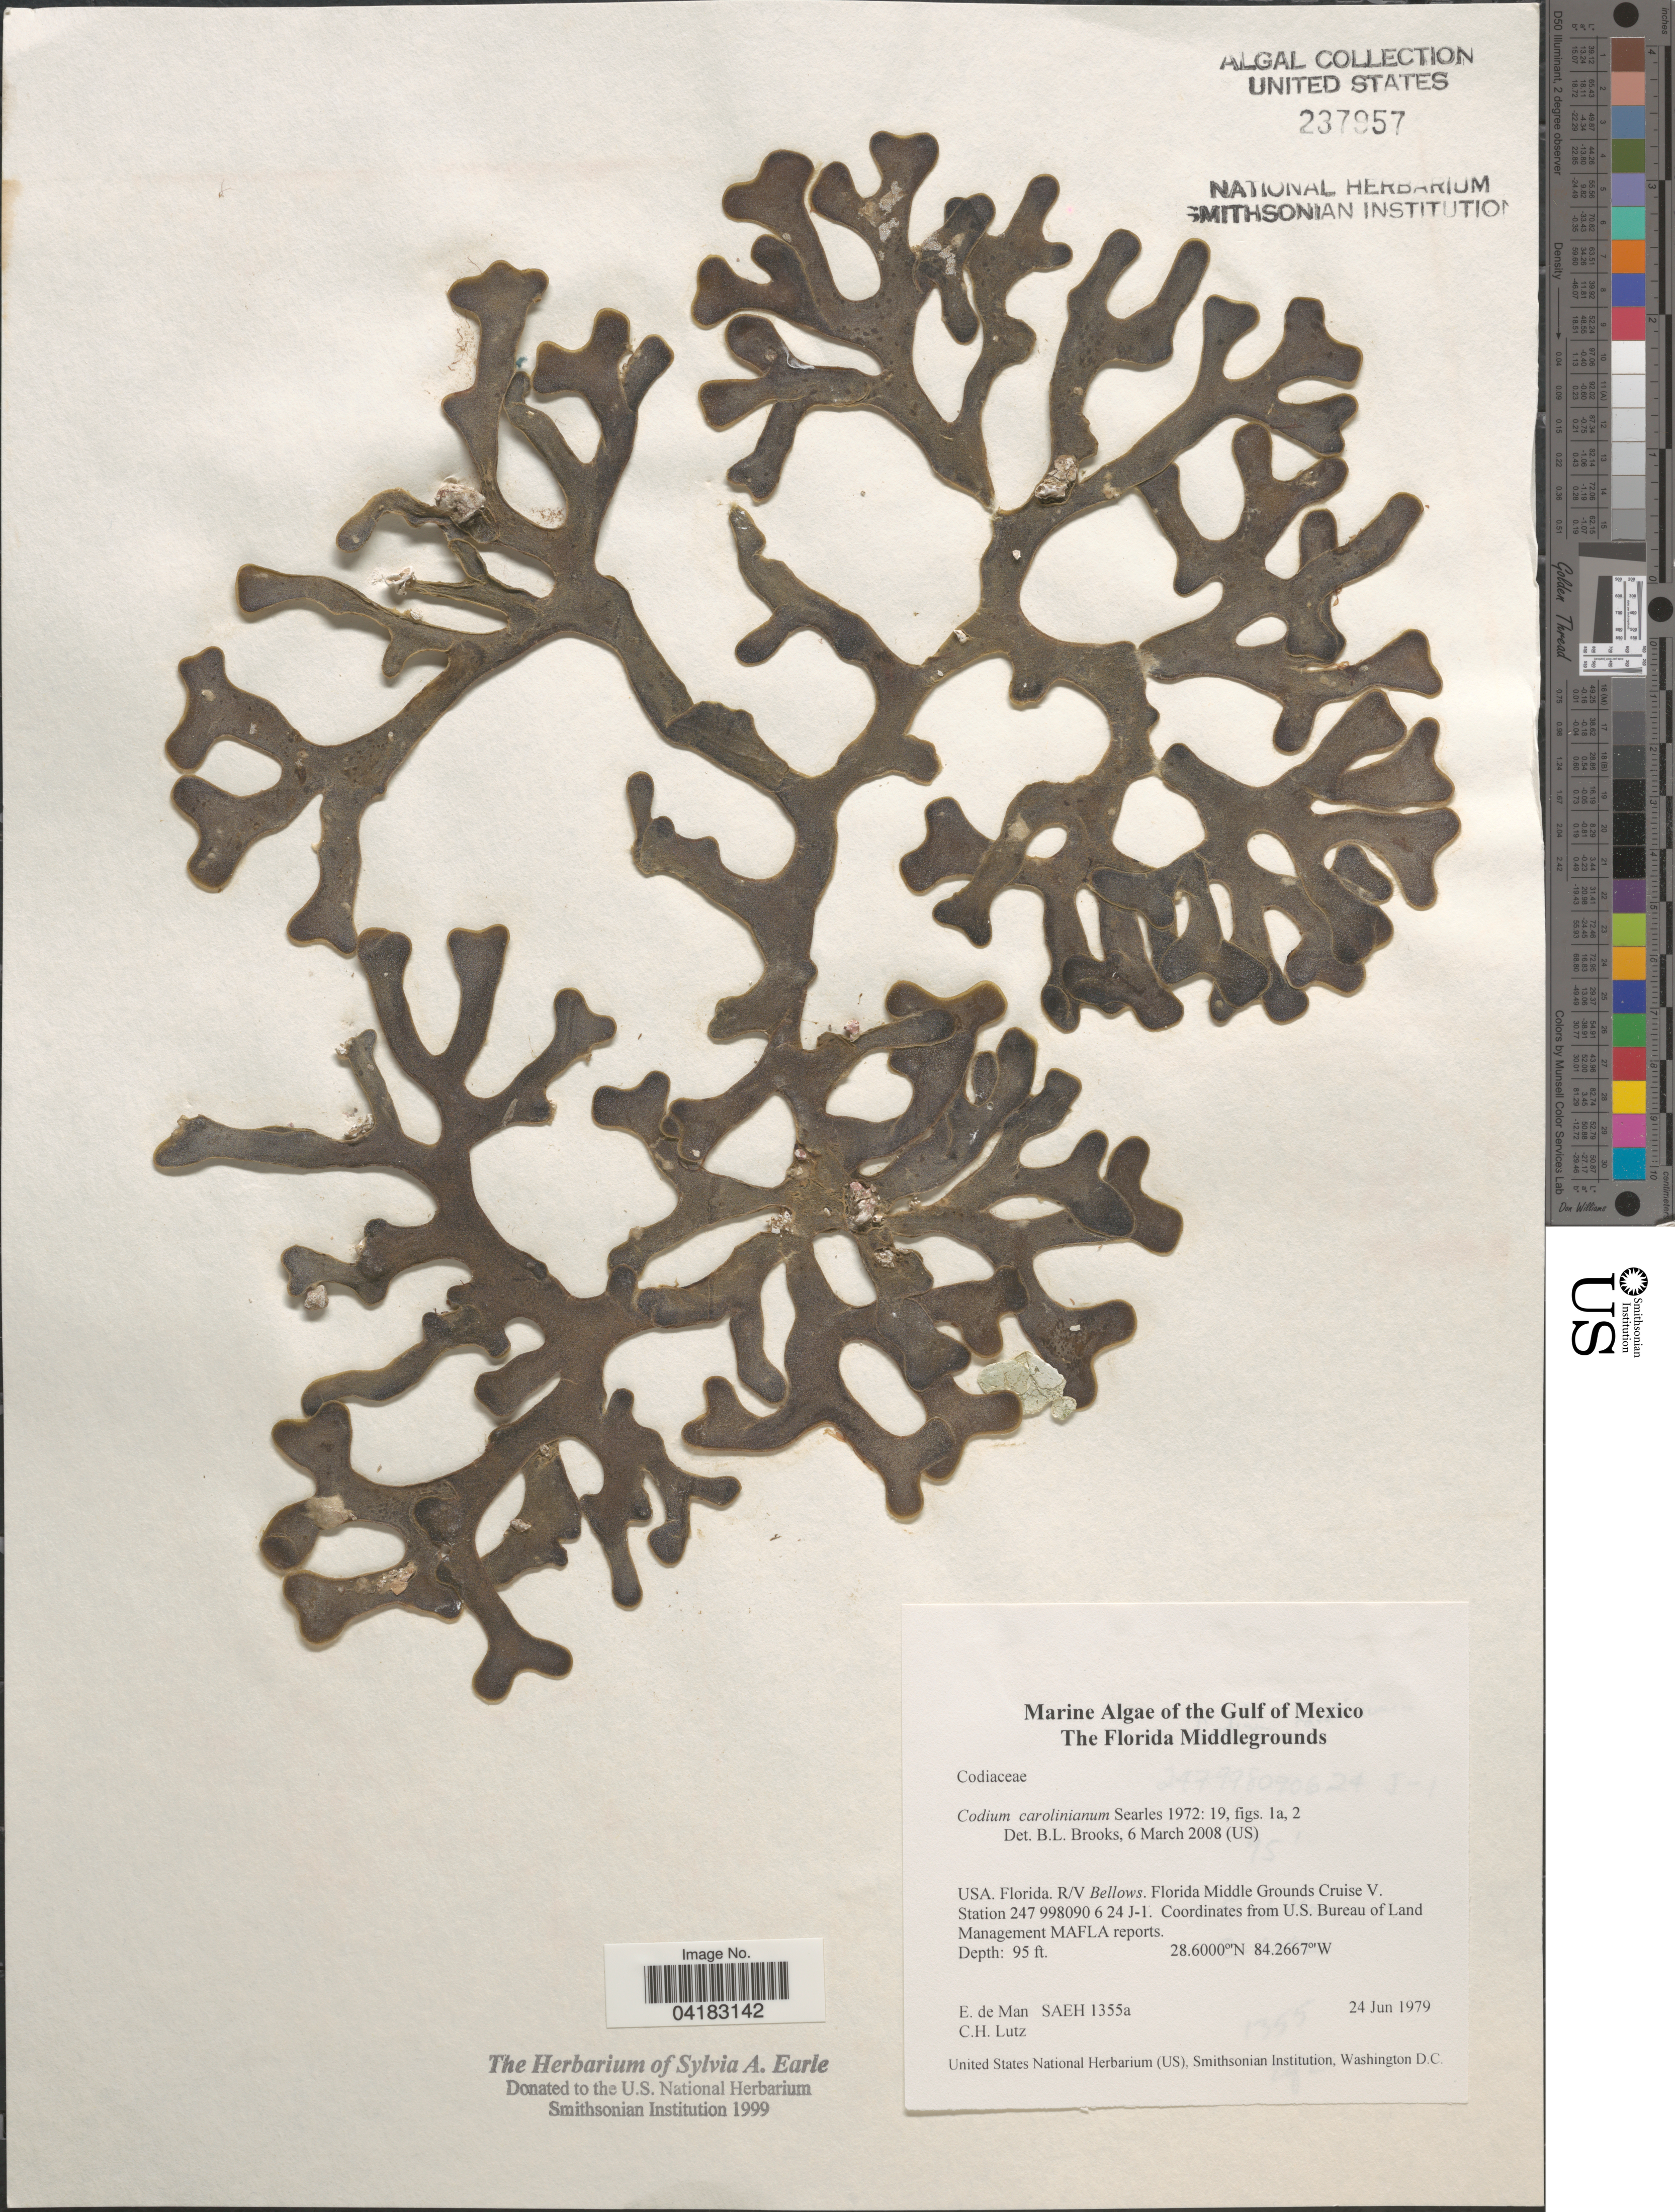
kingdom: Plantae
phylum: Chlorophyta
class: Ulvophyceae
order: Bryopsidales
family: Codiaceae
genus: Codium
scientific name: Codium carolinianum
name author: Searles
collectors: E. de Man & C. Lutz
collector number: SAEH1355a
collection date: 1979-06-24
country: United States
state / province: Florida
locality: Gulf of Mexico. R/V Bellows. Florida Middle Grounds Cruise V. Station 247 998090 6 24 J-1.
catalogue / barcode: US 237957